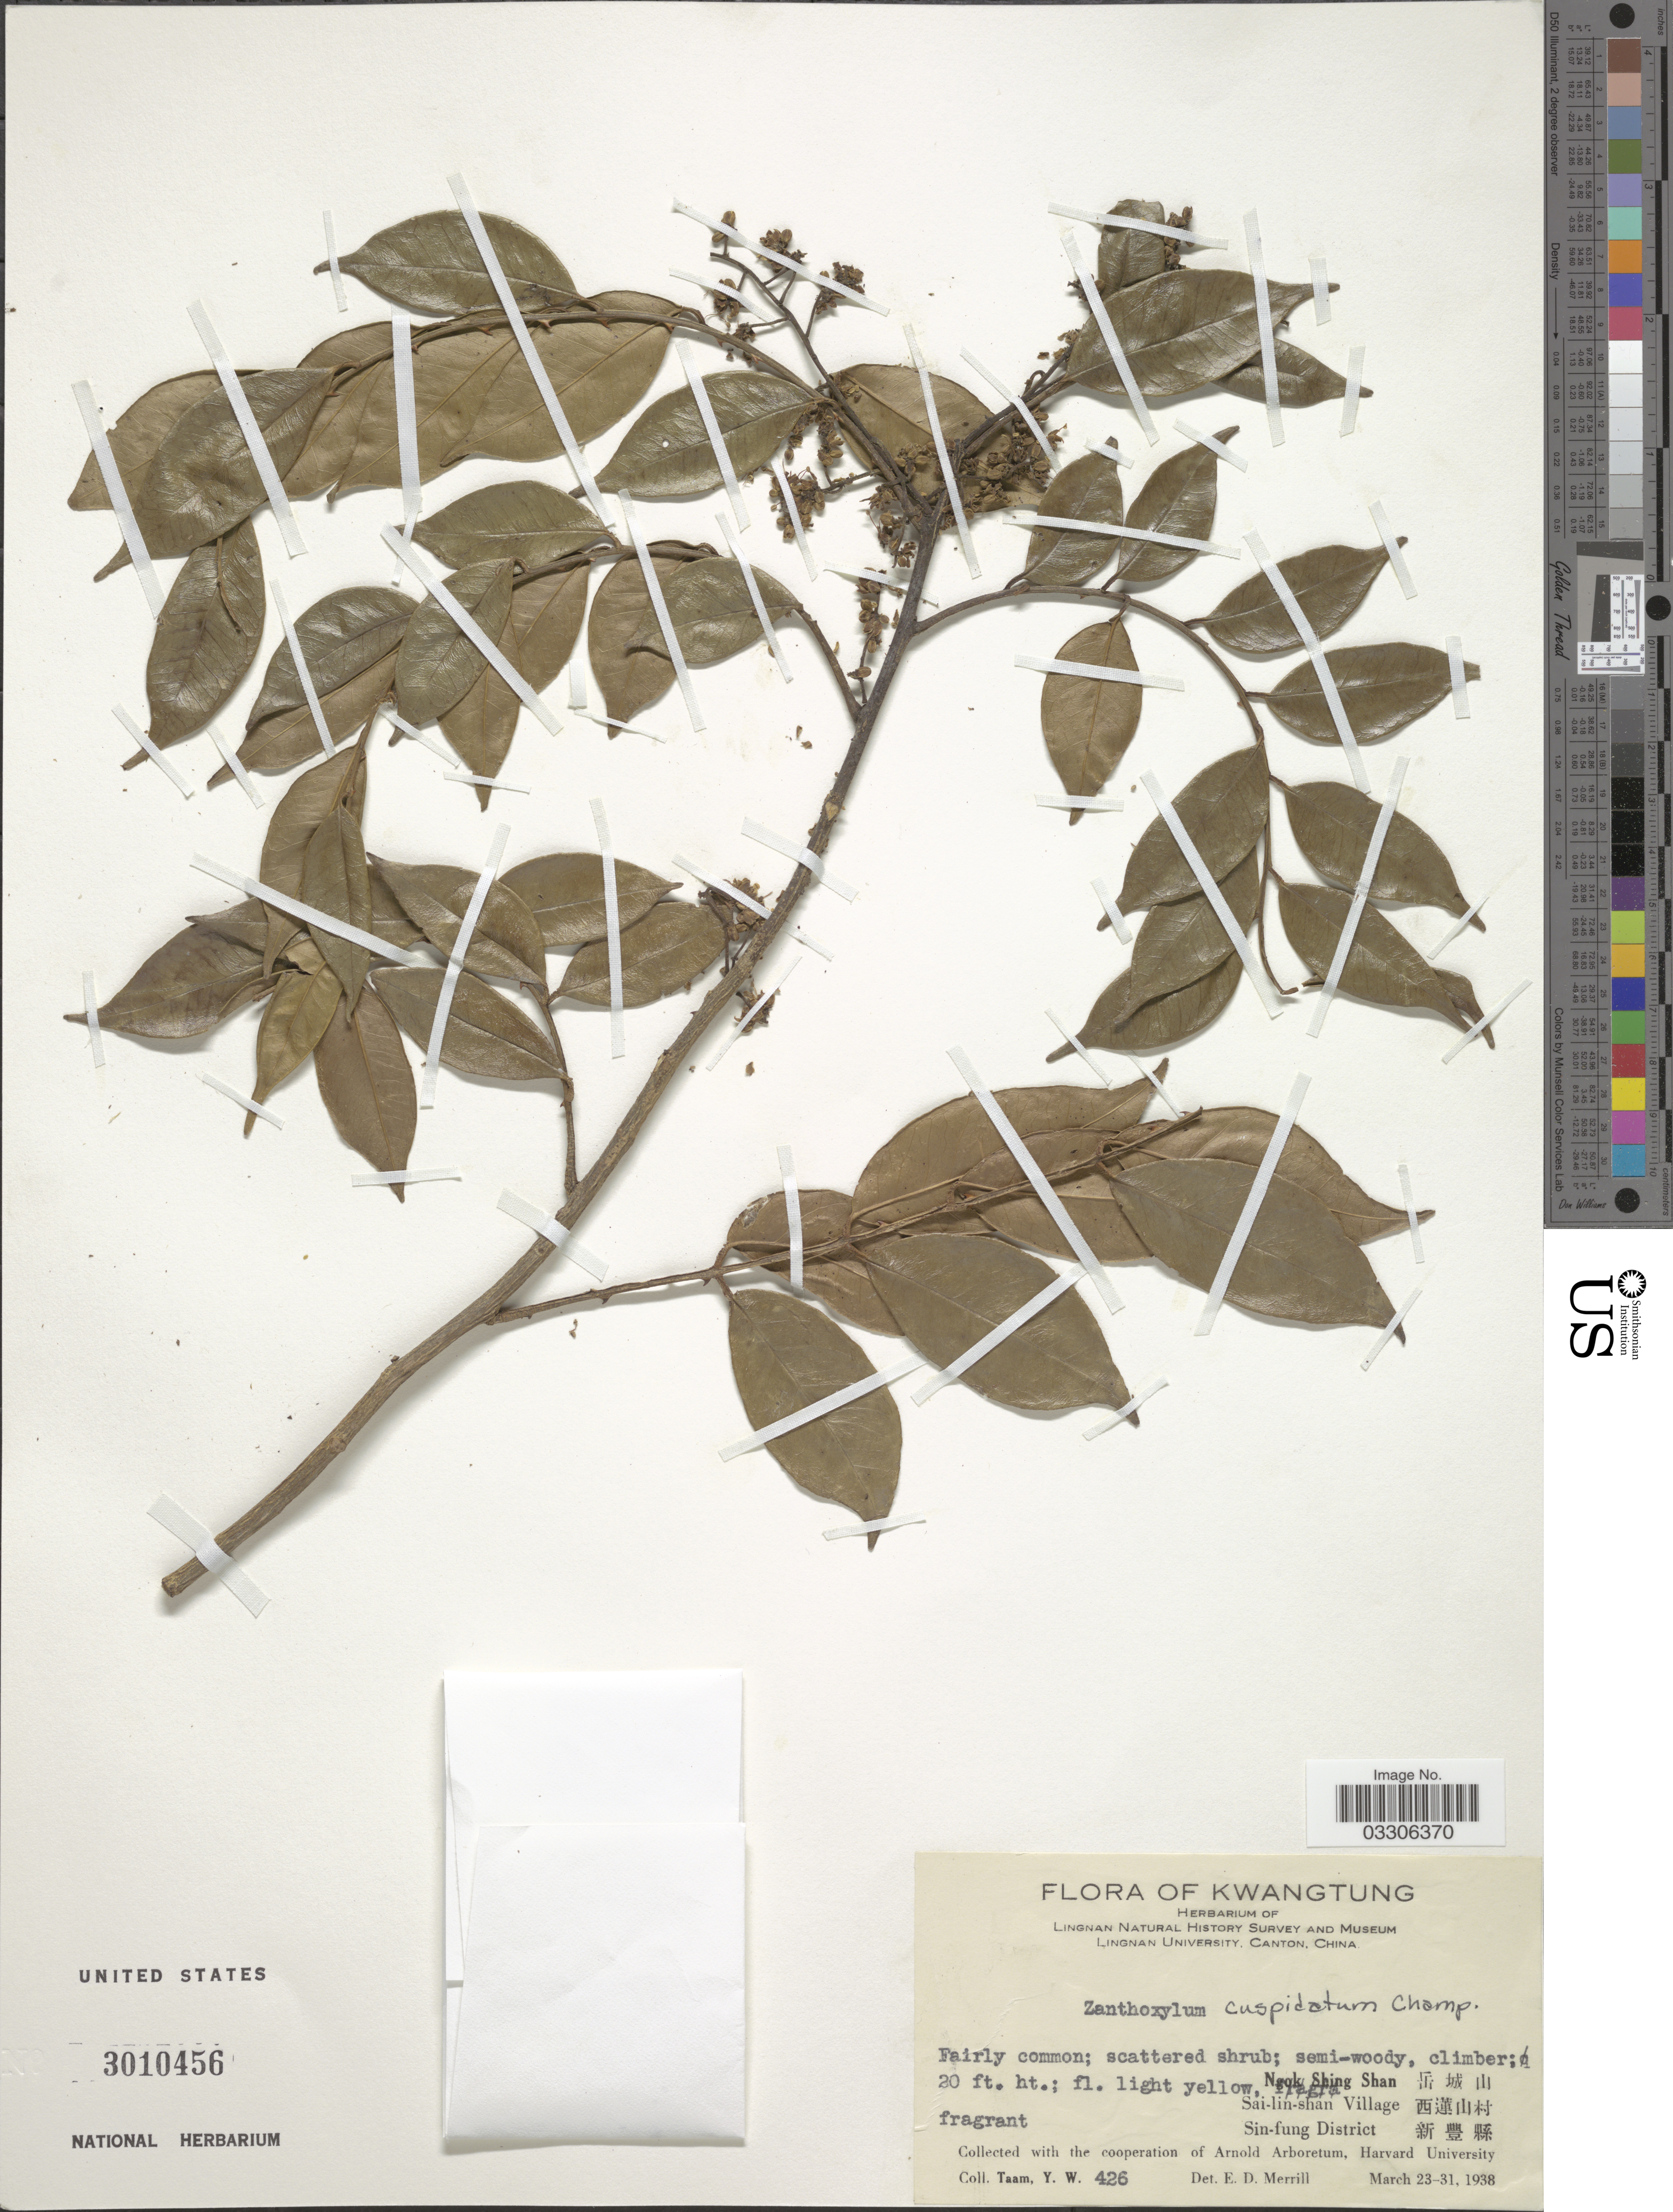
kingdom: Plantae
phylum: Tracheophyta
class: Magnoliopsida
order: Sapindales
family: Rutaceae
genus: Zanthoxylum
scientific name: Zanthoxylum scandens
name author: Blume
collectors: Y. W. Taam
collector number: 426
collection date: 1938-03-23/1938-03-31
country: China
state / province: Guangdong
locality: Kwangtung. Ngak [interpreted] Shing Shan X. Sai-lin-shan Village X. Sin-fung District X.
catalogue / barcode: US 3010456